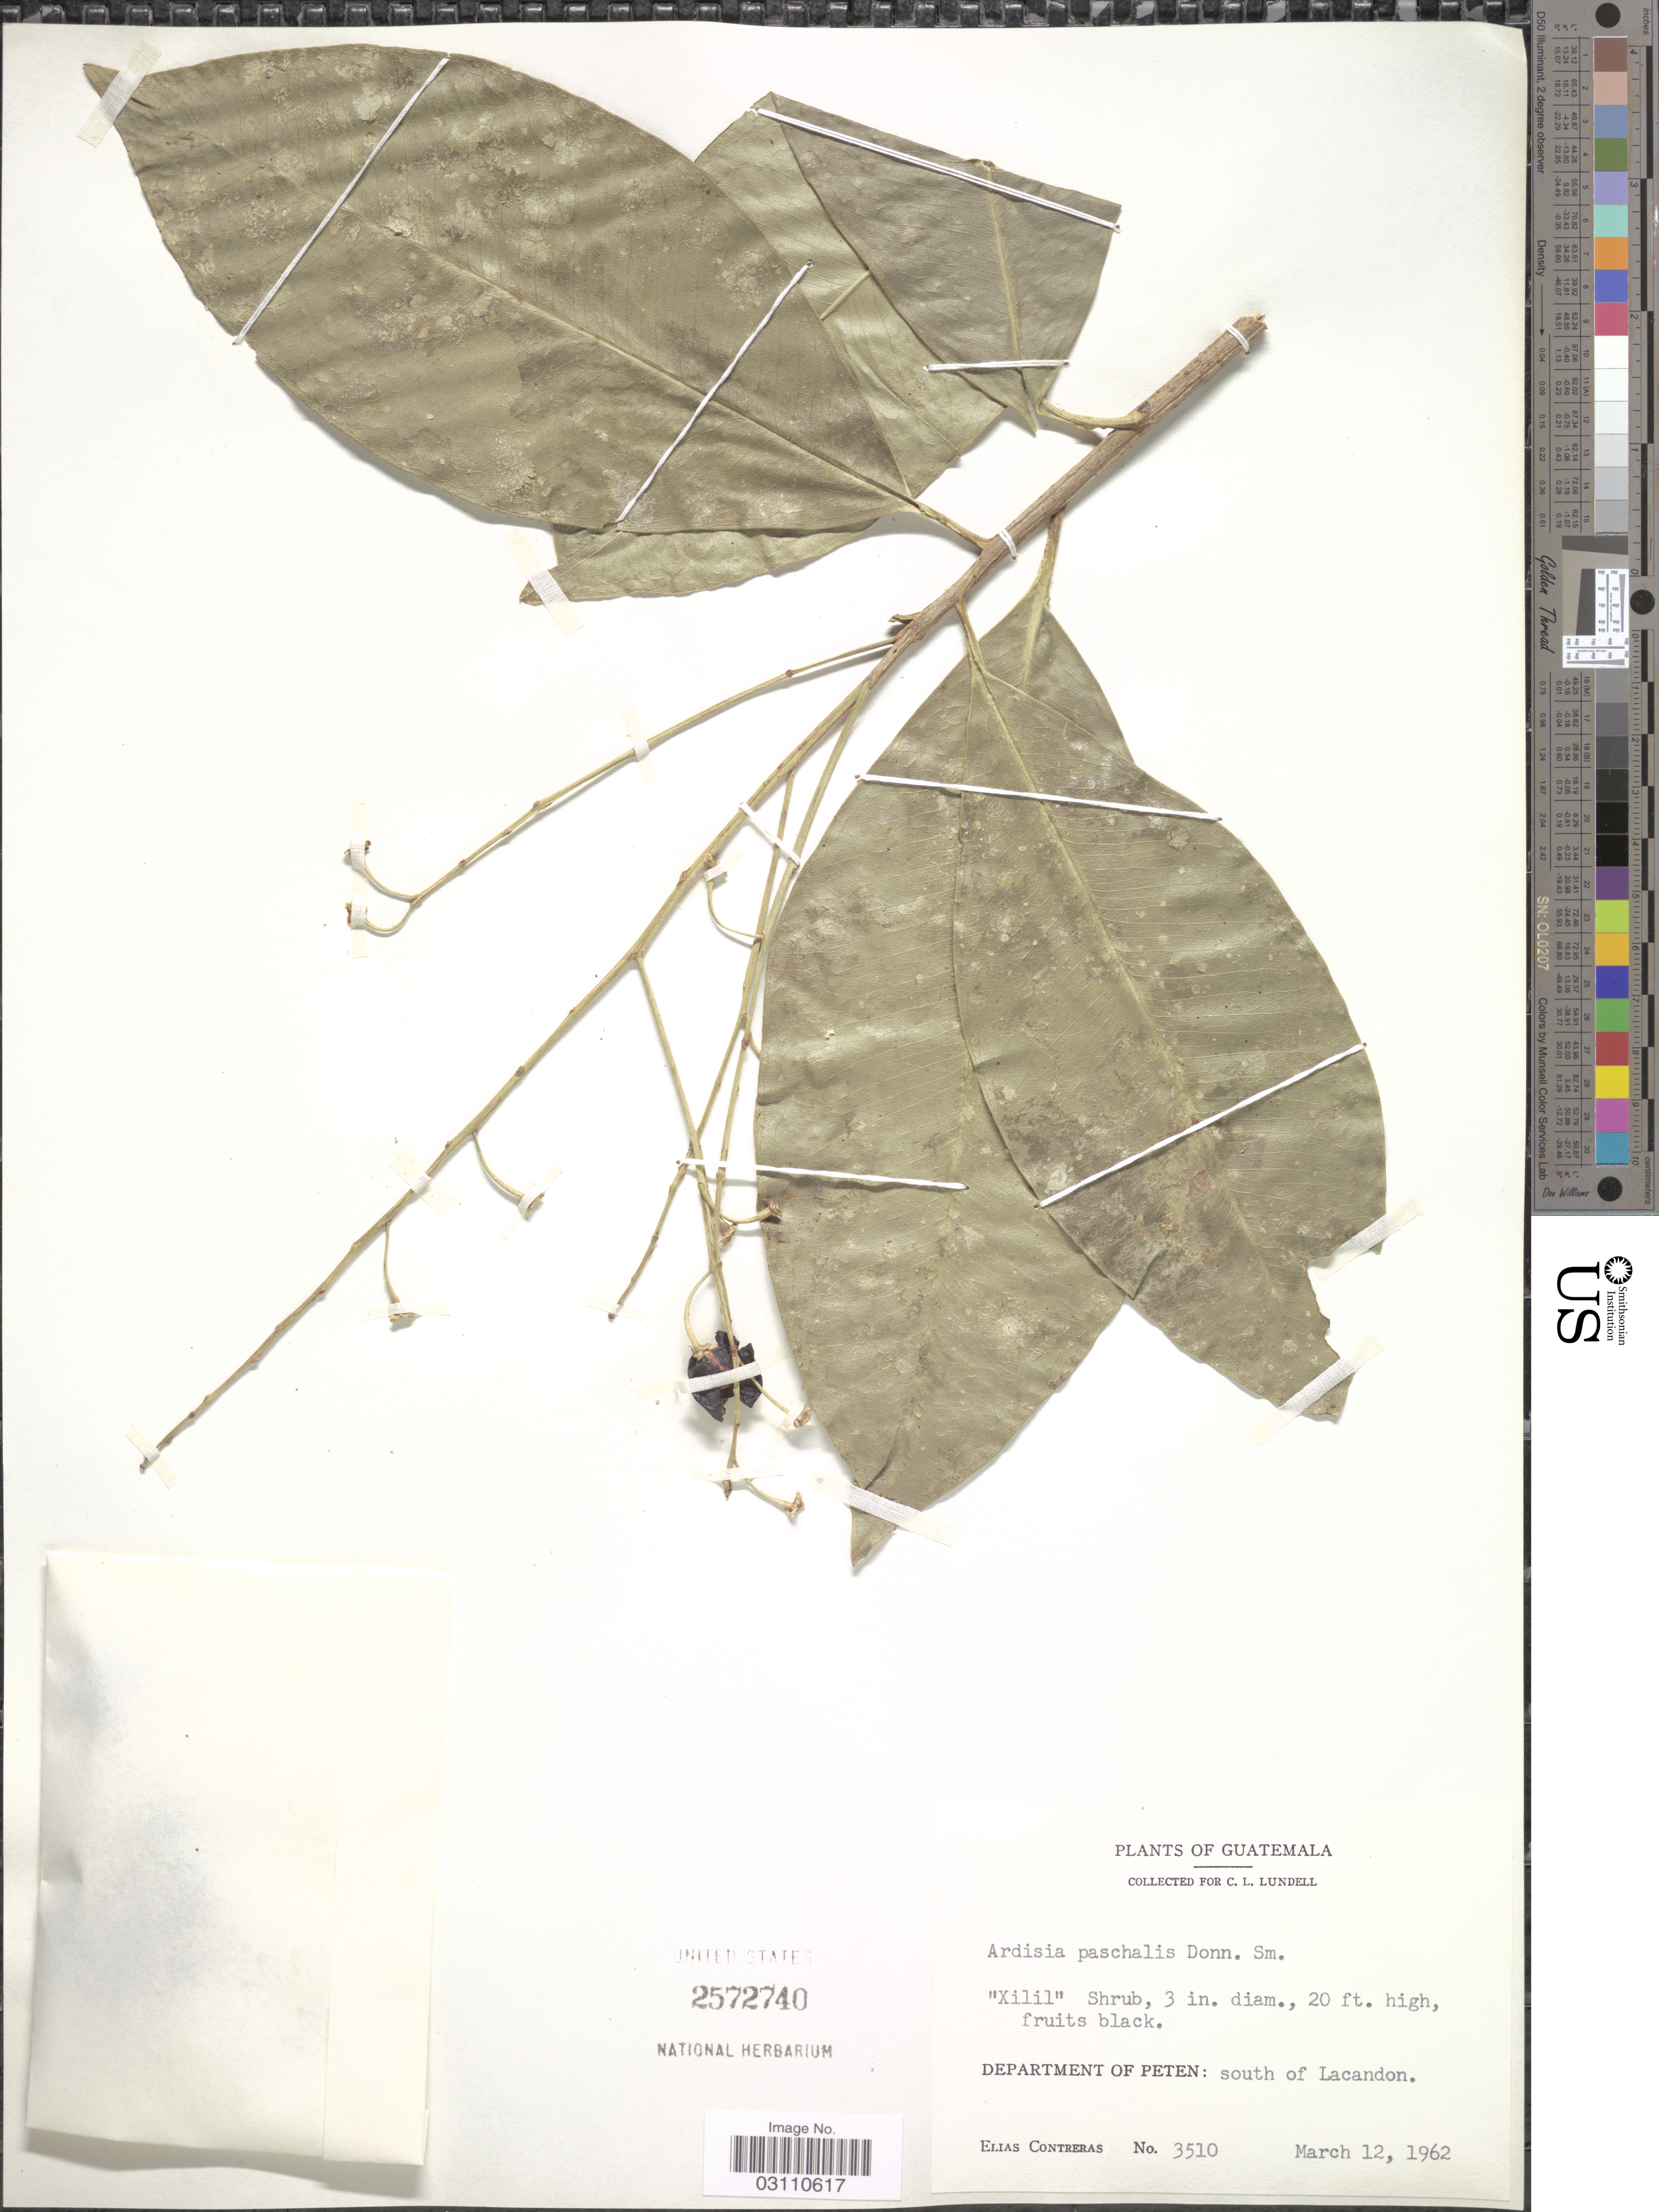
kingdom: Plantae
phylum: Tracheophyta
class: Magnoliopsida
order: Ericales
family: Primulaceae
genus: Ardisia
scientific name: Ardisia paschalis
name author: Donn. Sm.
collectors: E. Contreras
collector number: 3510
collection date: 1962-03-12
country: Guatemala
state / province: El Petén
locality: Department of Peten: south of Lacandon.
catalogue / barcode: US 2572740